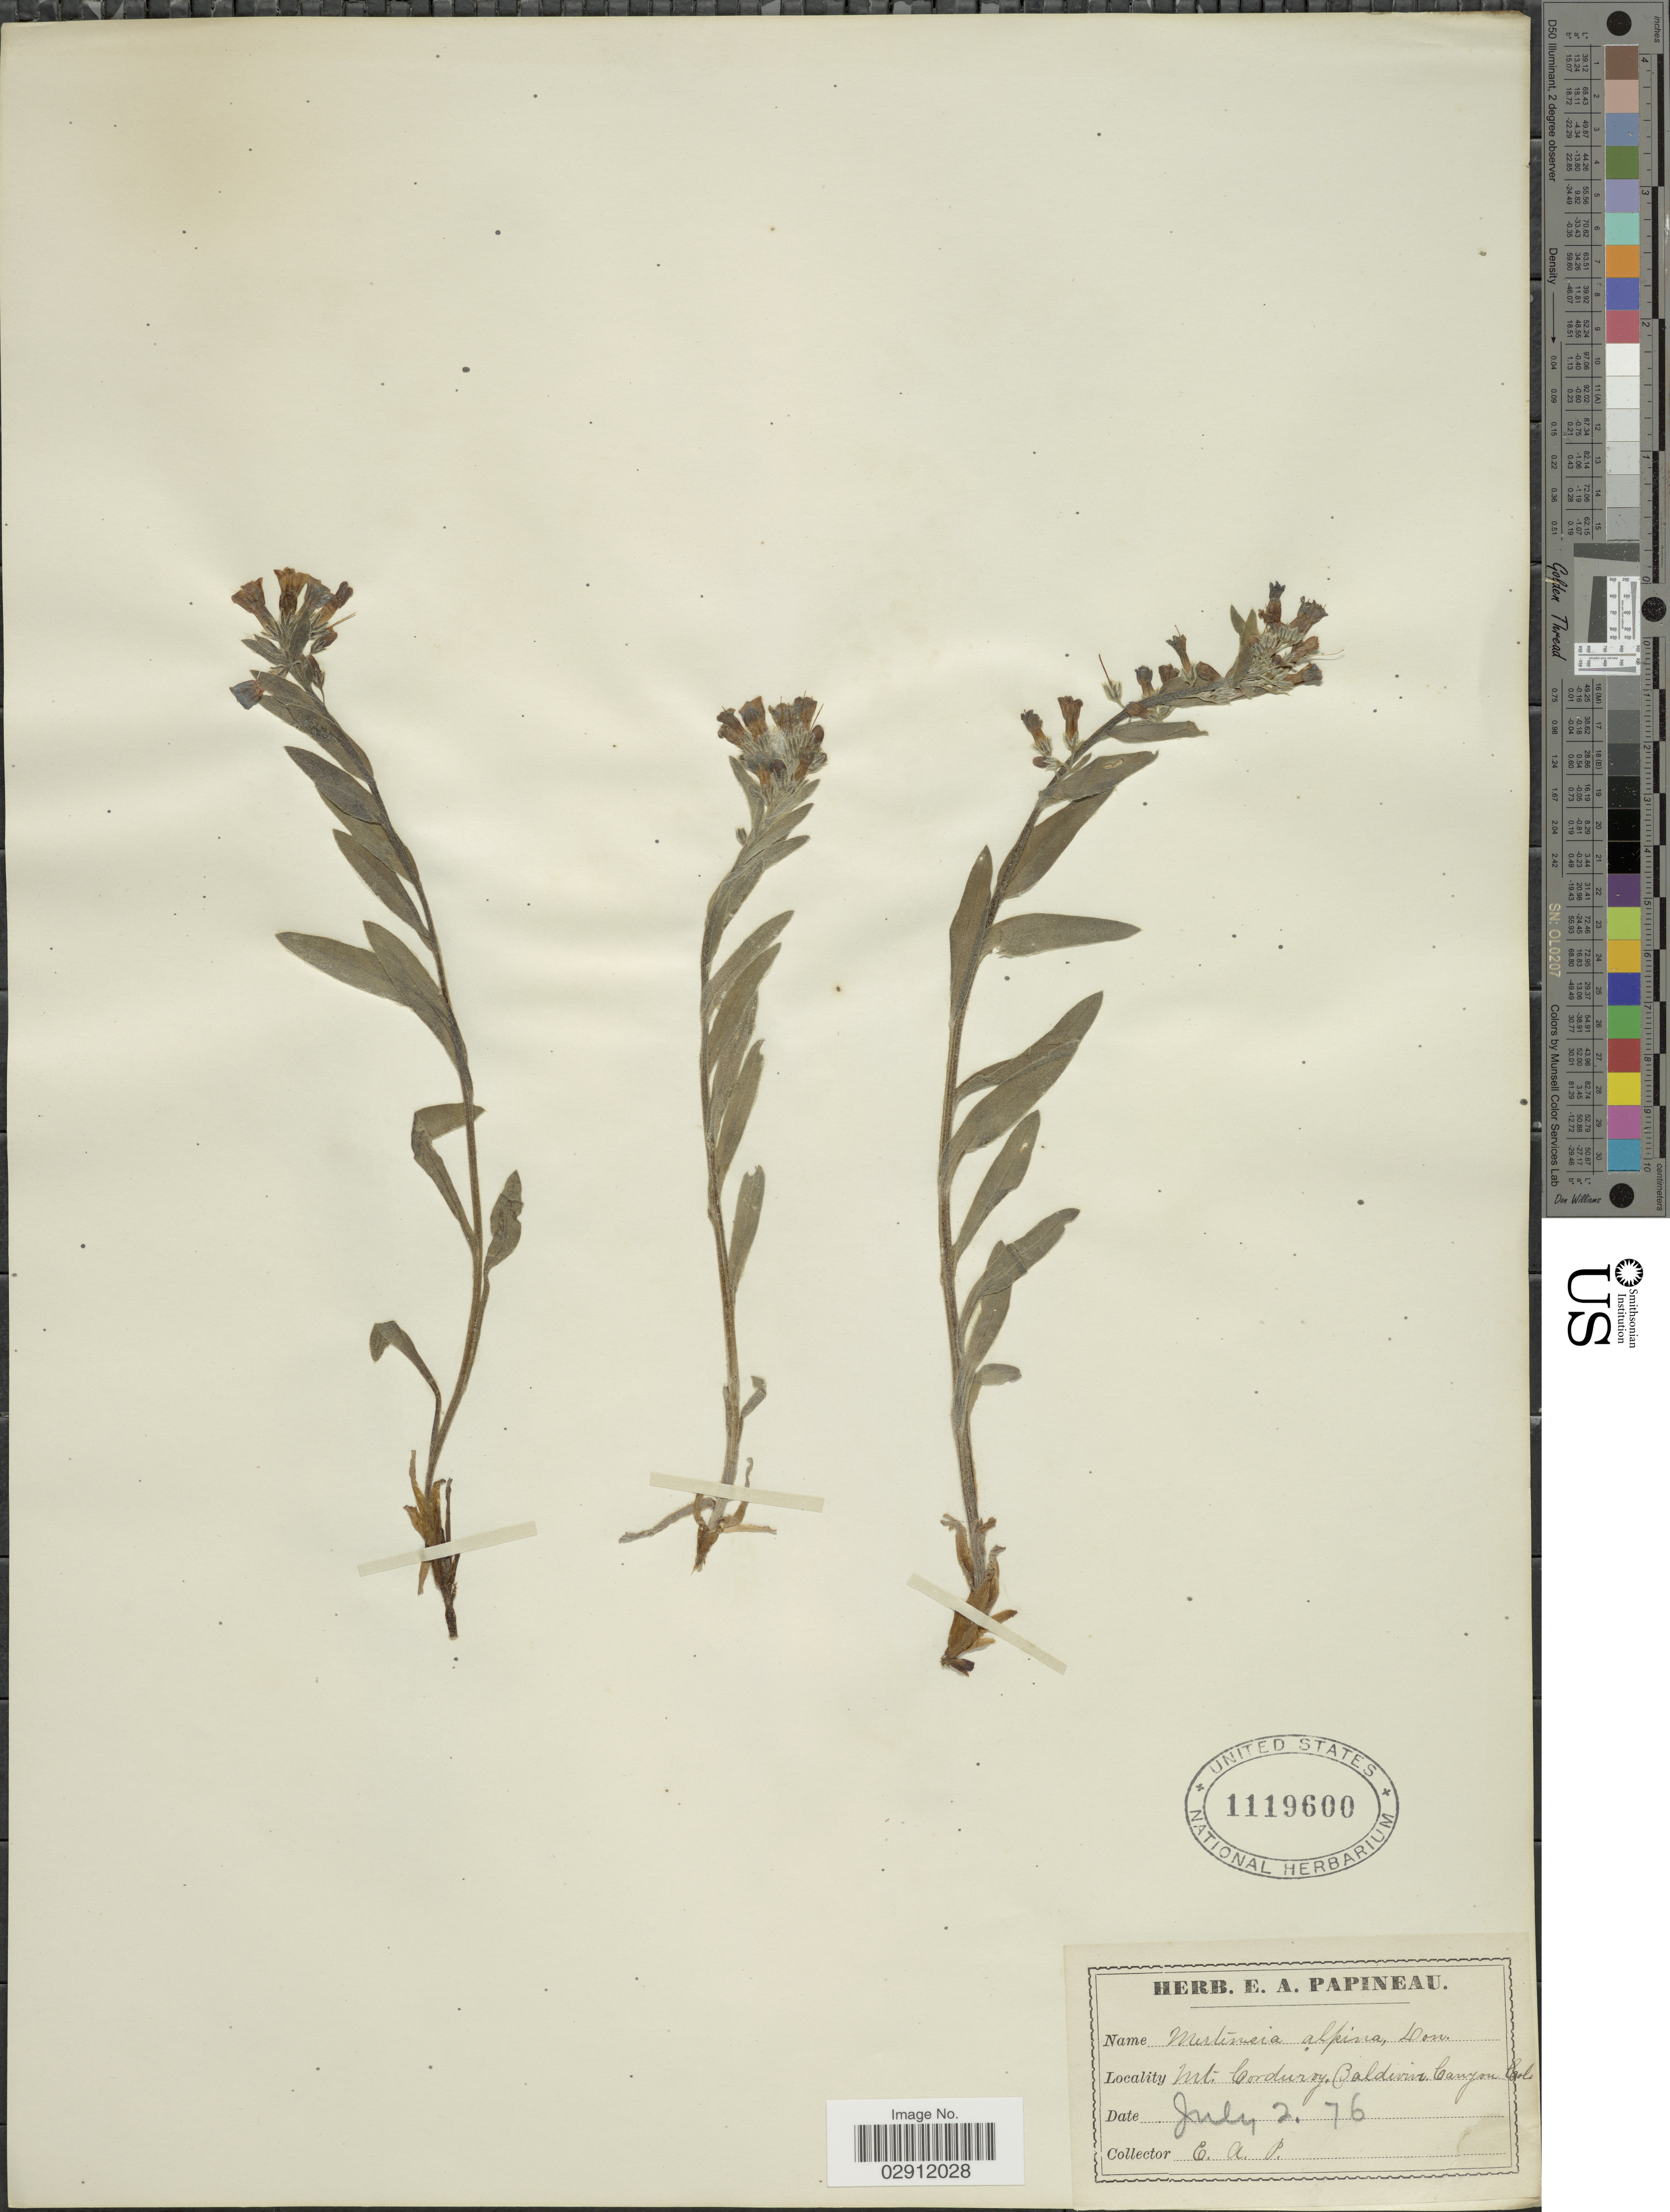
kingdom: Plantae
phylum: Tracheophyta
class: Magnoliopsida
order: Boraginales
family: Boraginaceae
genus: Mertensia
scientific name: Mertensia alpina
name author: (Torr.) G. Don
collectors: E. Papineau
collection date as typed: Transcribed d/m/y: 2/7/76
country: United States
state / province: Colorado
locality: Mt. Corduroy, Baldwin Canyon.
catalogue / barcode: US 1119600